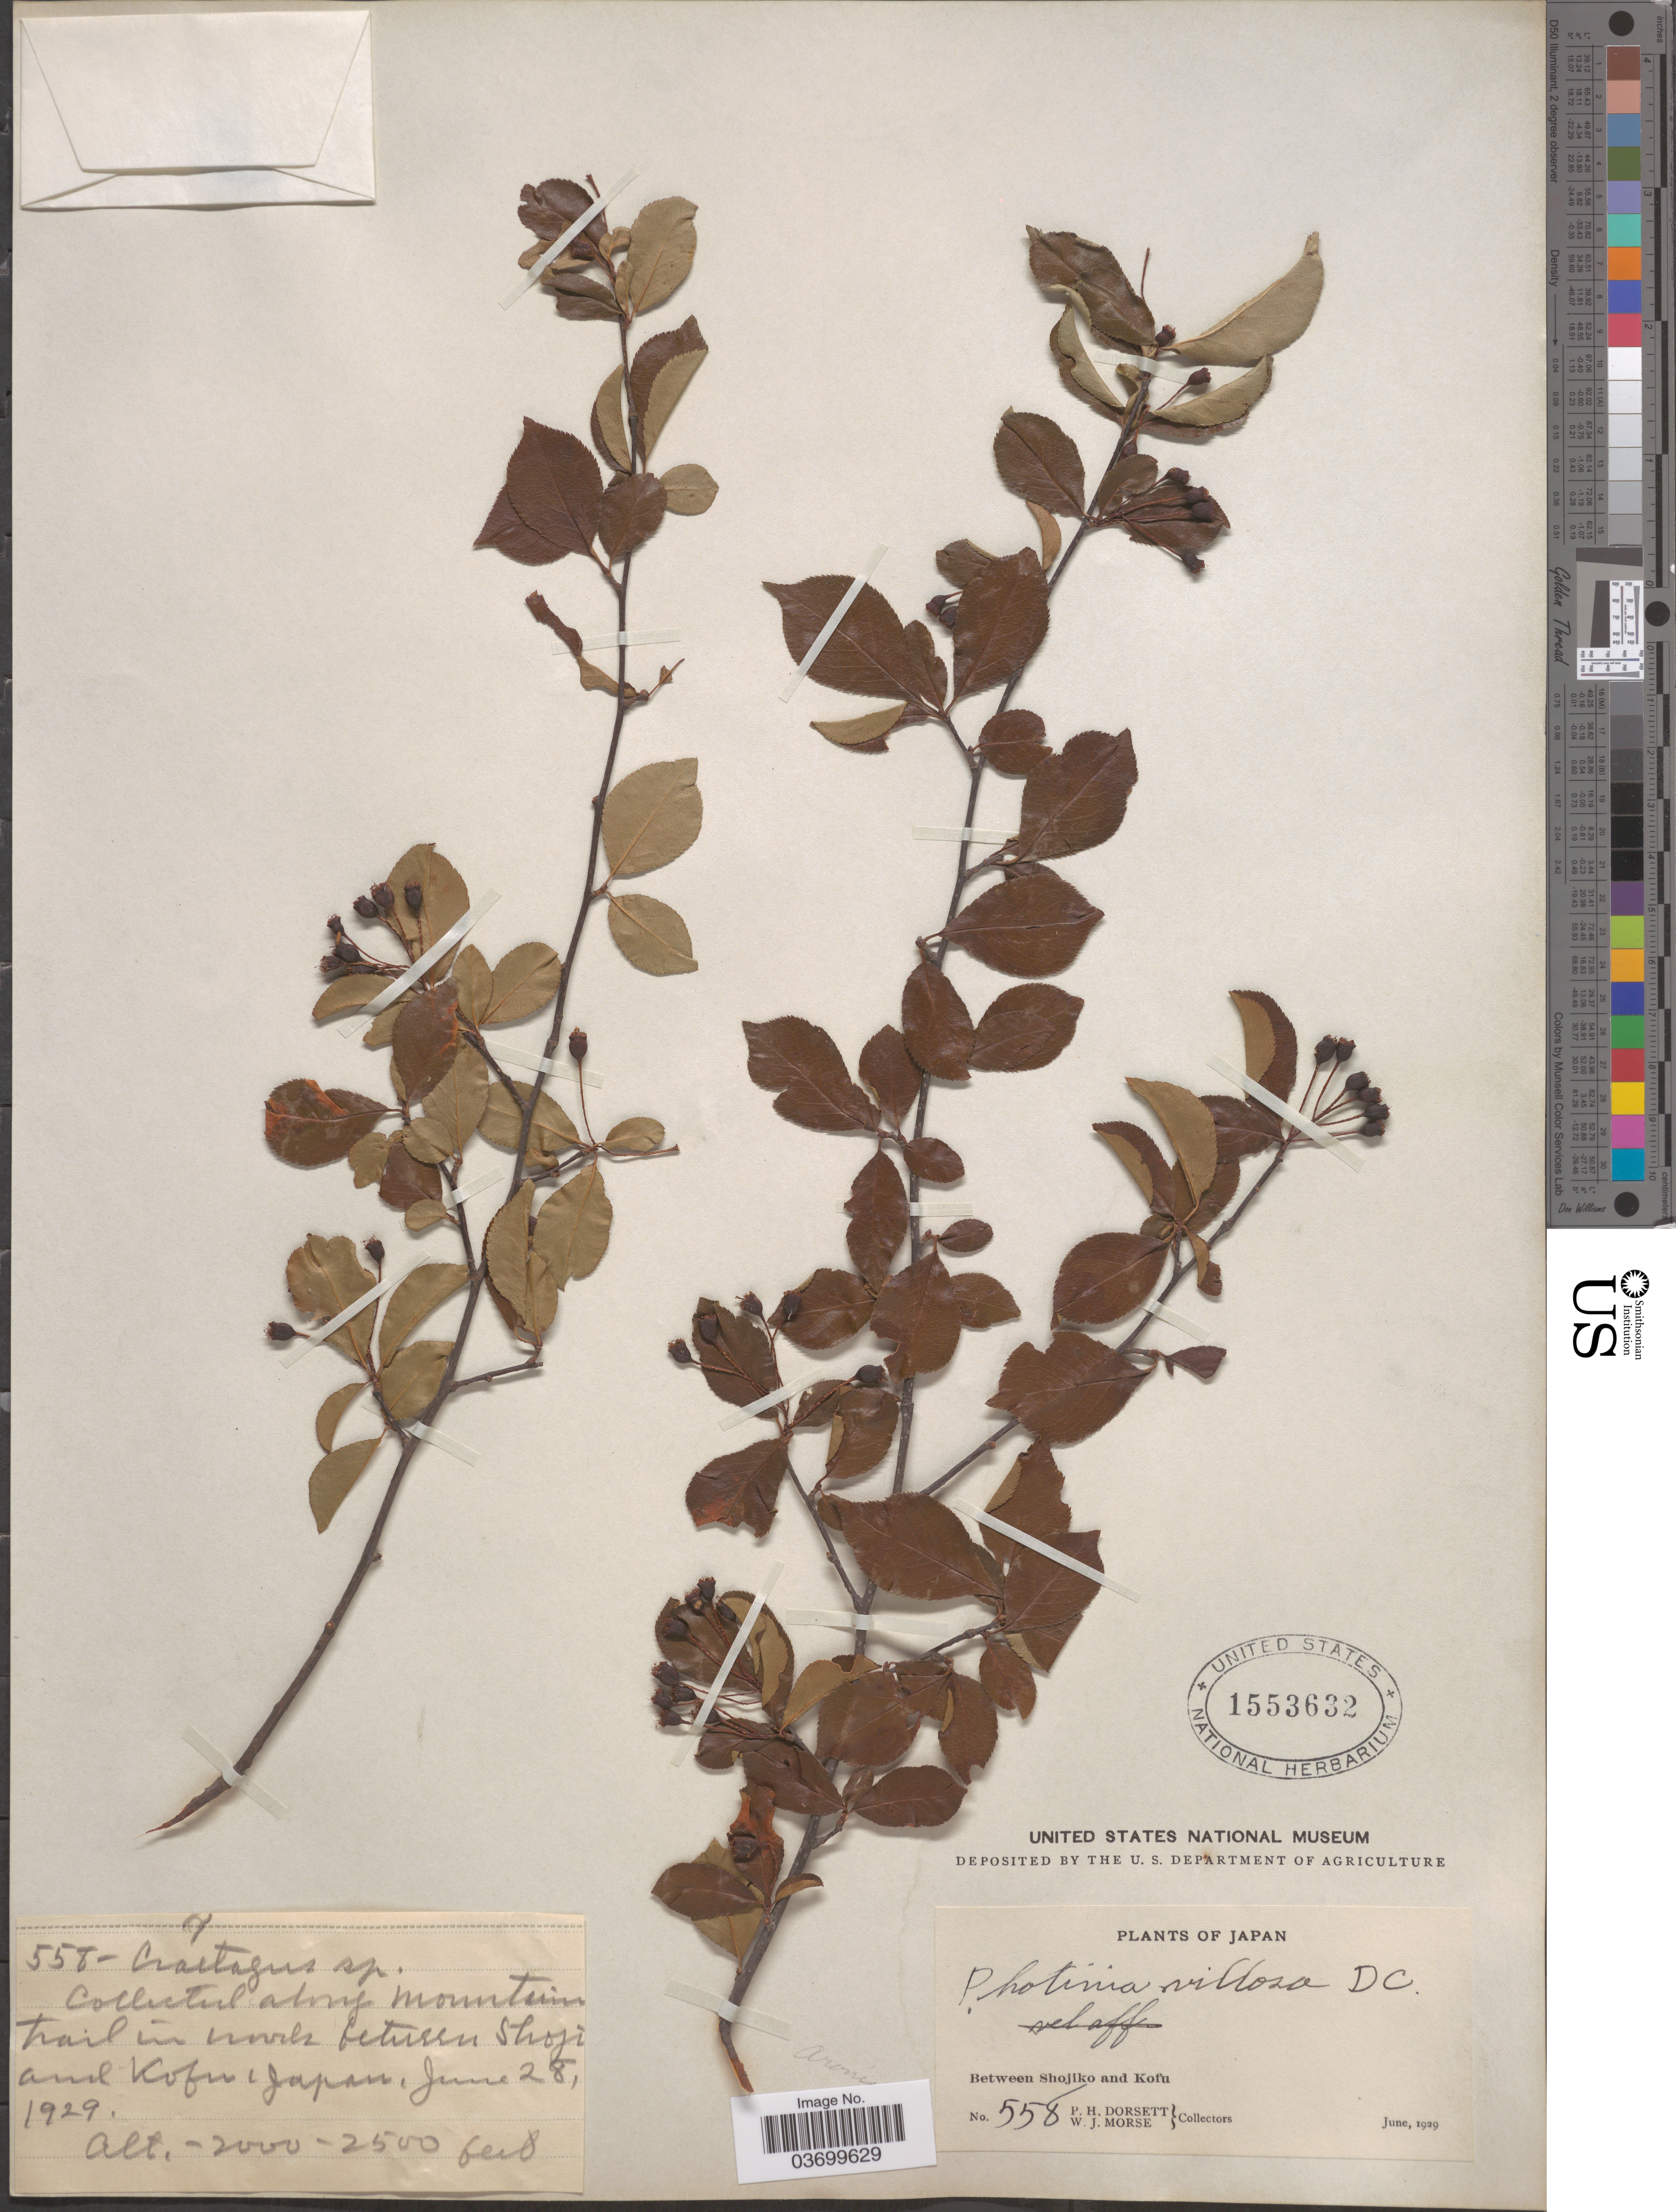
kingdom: Plantae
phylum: Tracheophyta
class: Magnoliopsida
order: Rosales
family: Rosaceae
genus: Photinia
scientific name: Photinia villosa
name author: (DC.) Thunb.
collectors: P. H. Dorsett & W. J. Morse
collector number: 558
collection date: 1929-06-28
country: Japan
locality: Along mountain Trail in woods between Shoji and Kofu. Between Shojiko and Kofu.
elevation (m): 610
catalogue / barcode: US 1553632